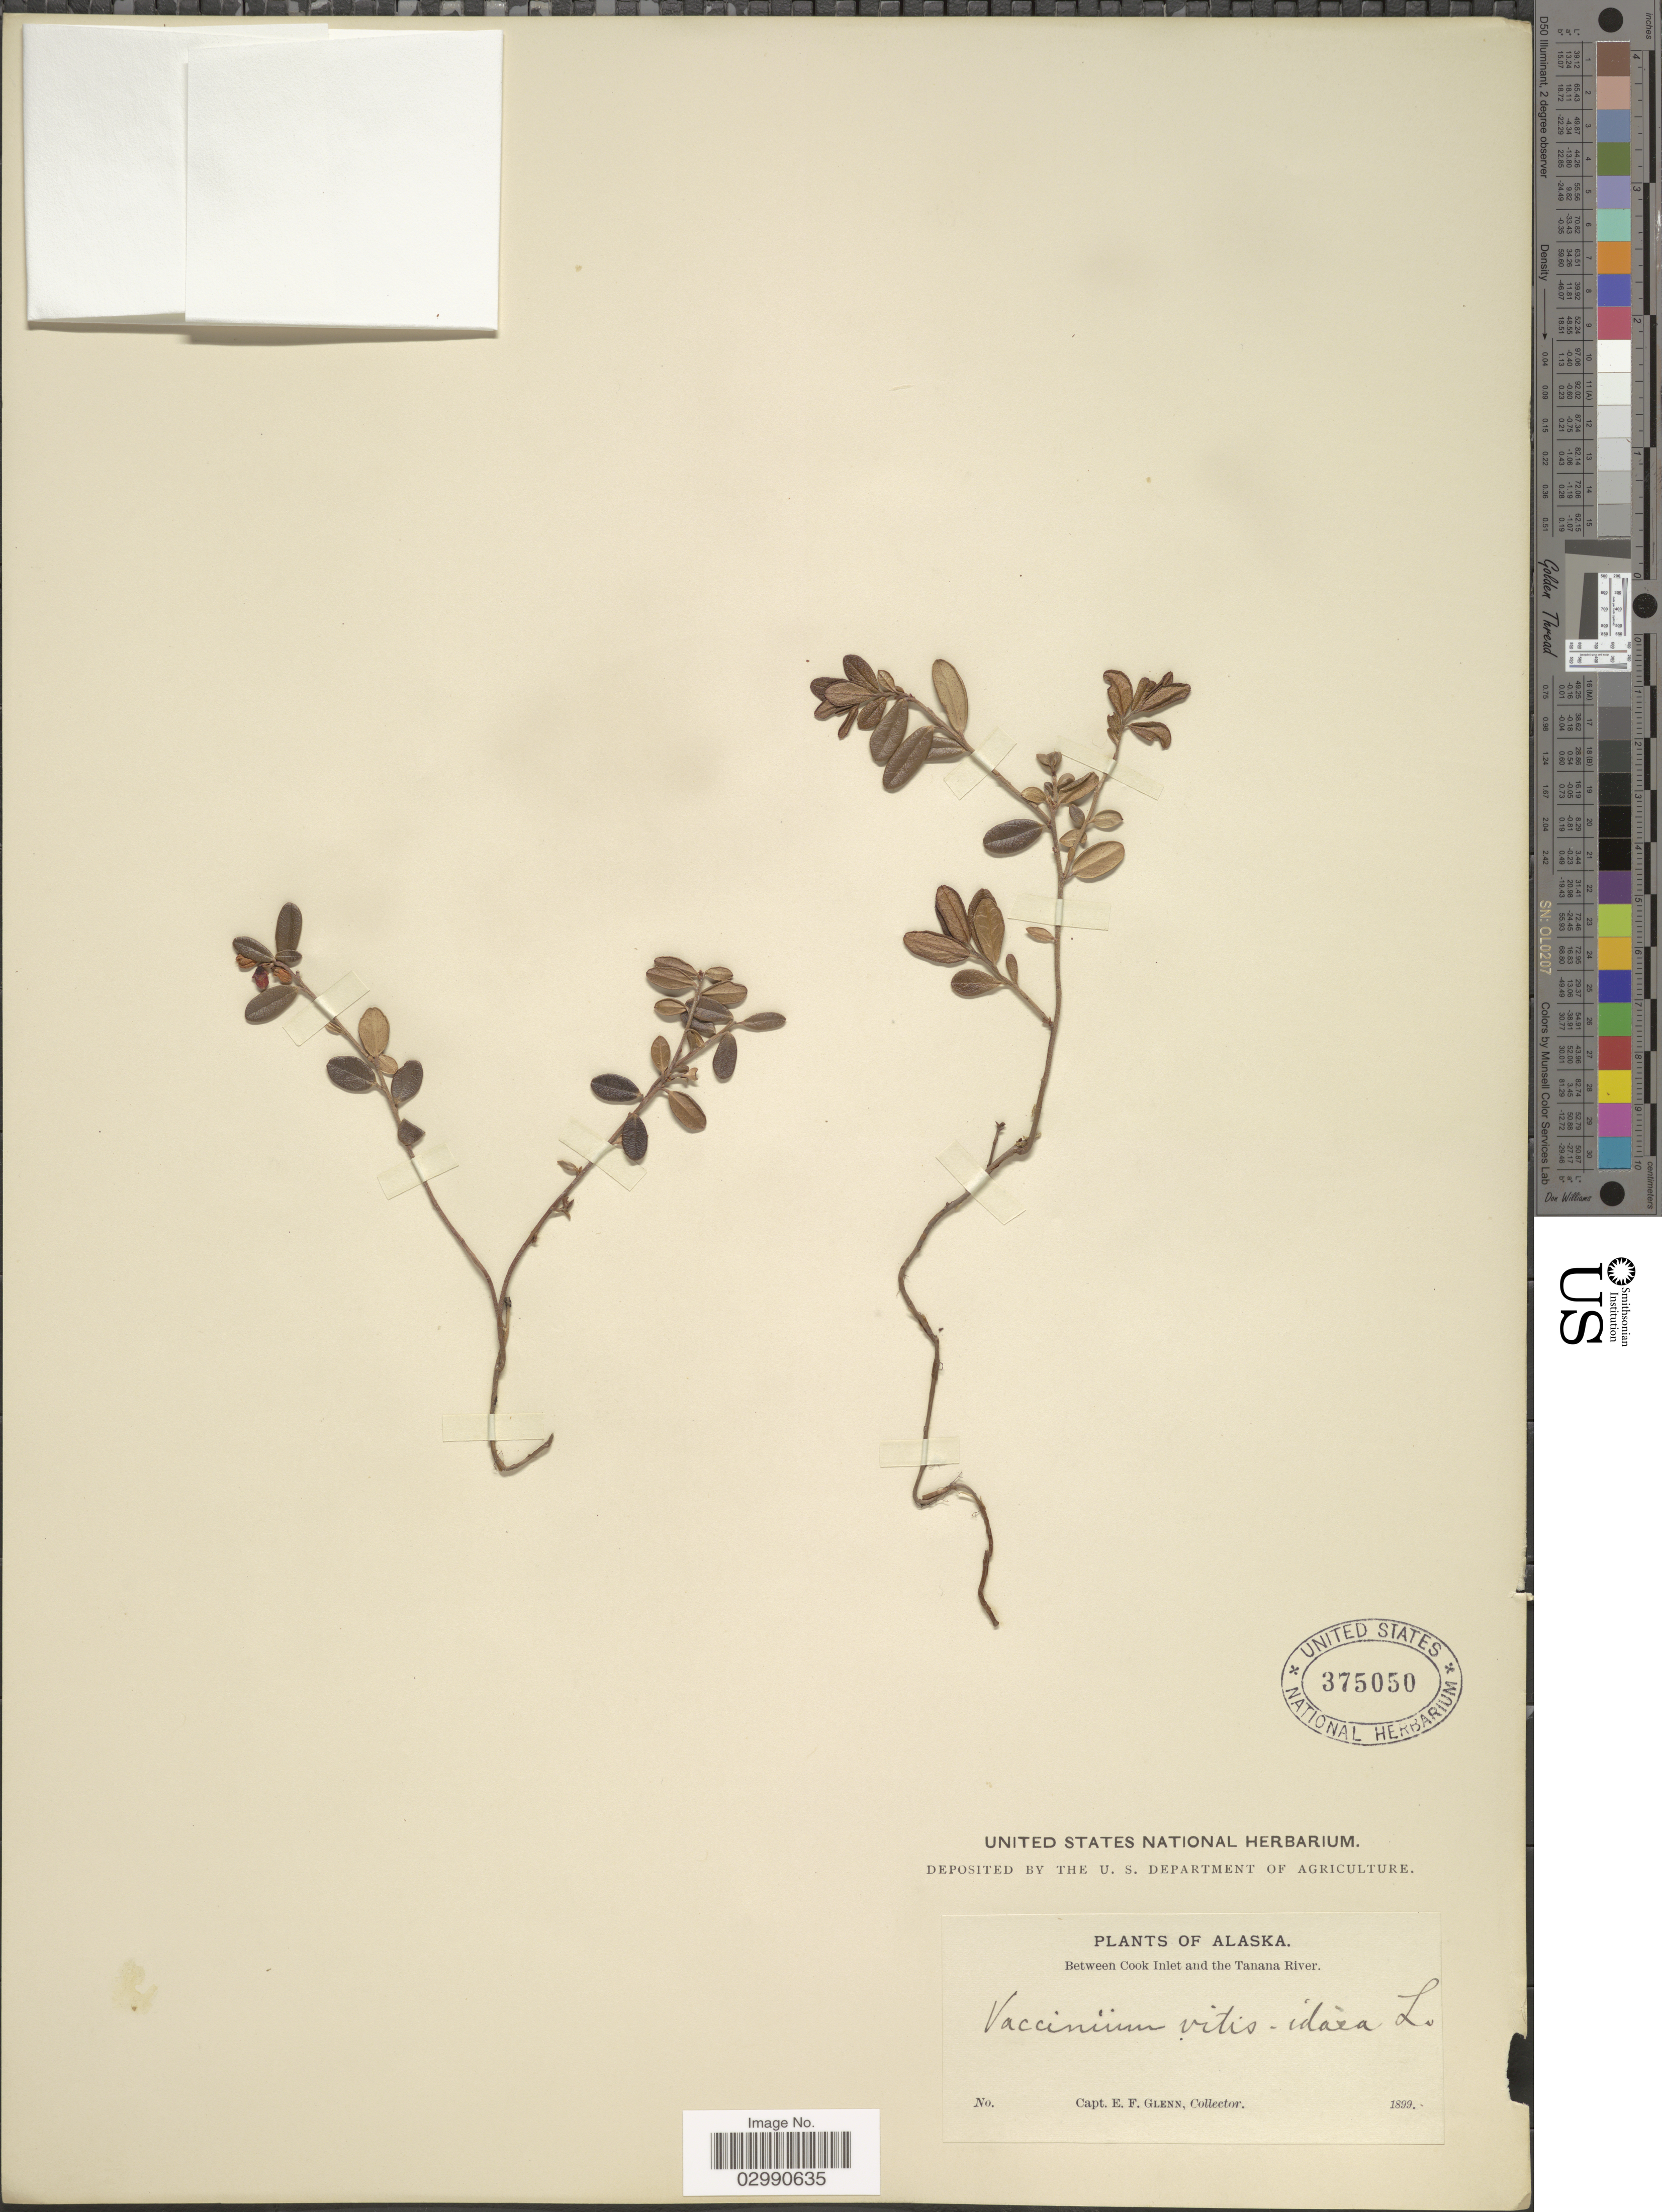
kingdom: Plantae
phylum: Tracheophyta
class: Magnoliopsida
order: Ericales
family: Ericaceae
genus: Vaccinium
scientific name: Vaccinium vitis-idaea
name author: L.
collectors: E. Glenn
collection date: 1899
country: United States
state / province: Alaska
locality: Between Cook Inlet and the Tanana River.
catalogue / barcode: US 375050